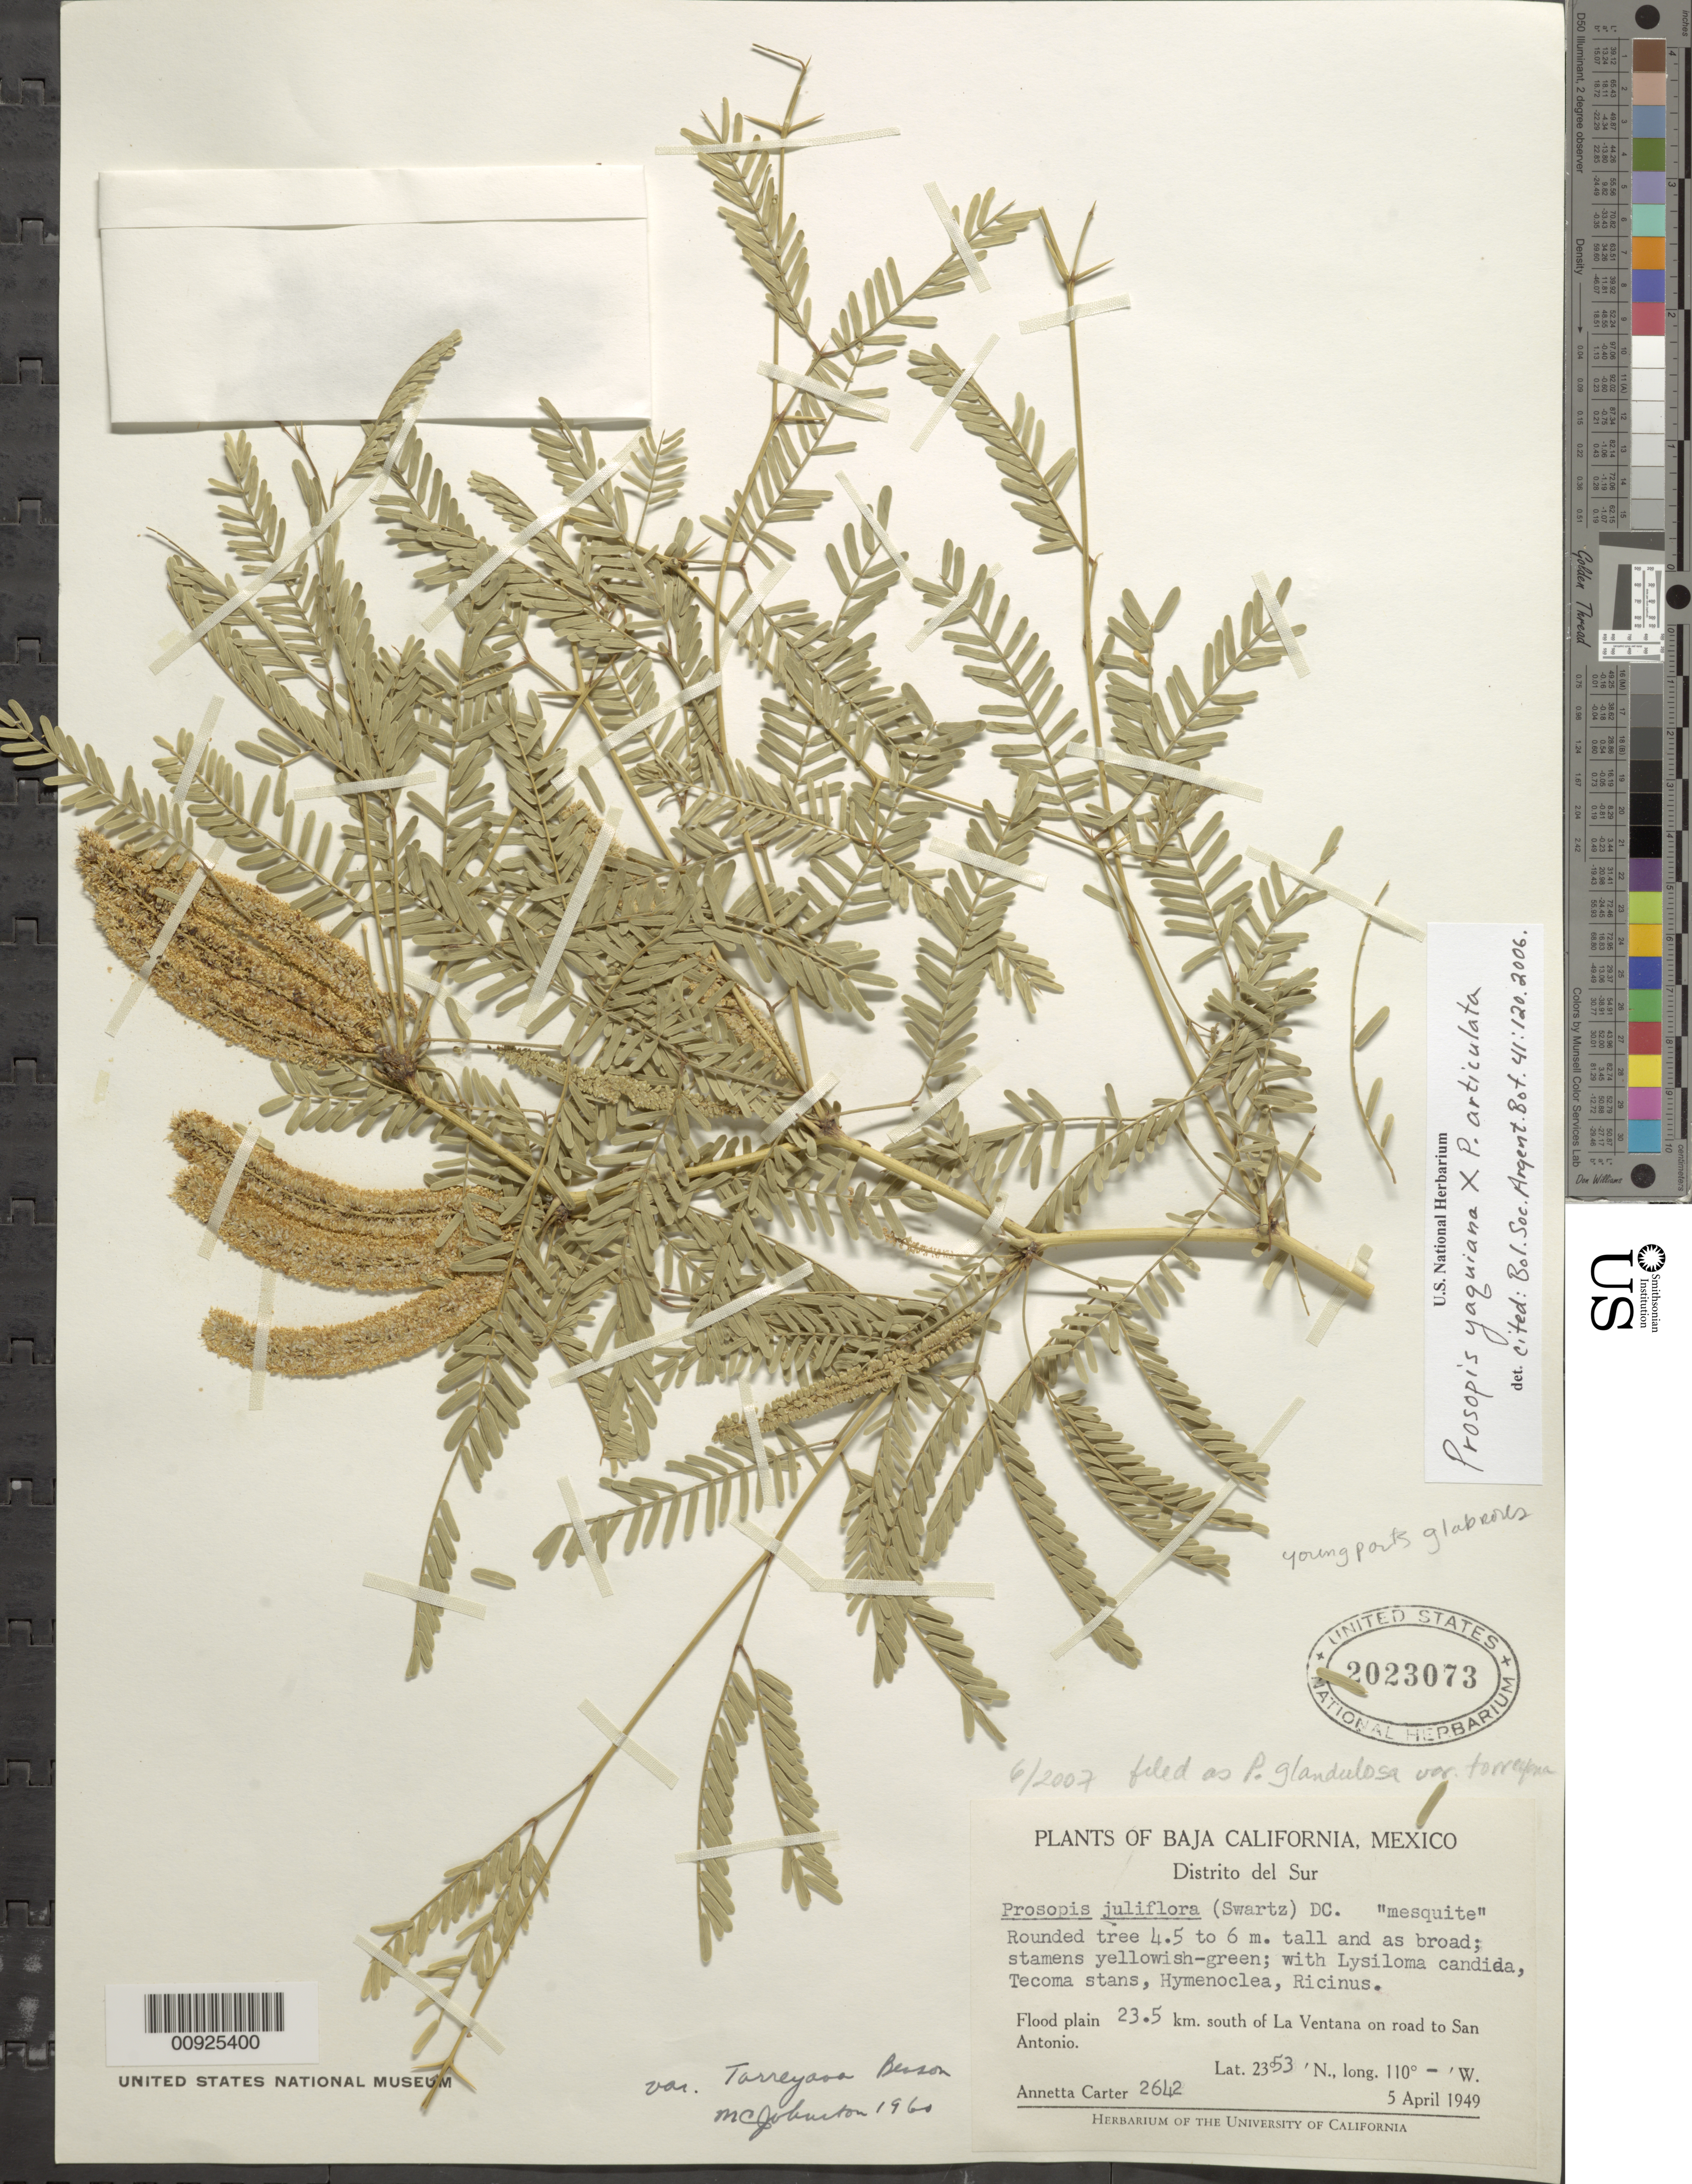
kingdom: Plantae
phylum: Tracheophyta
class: Magnoliopsida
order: Fabales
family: Fabaceae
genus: Neltuma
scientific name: Neltuma yaquiana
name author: (R.A. Palacios) C. E. Hughes & G.P. Lewis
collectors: A. M. Carter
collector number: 2642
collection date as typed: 05 Apr 1949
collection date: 1949-04-05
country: Mexico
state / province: Baja California Sur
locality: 23.5 km. south of La Ventana on road to San Antonio. Baja California Distrito del Sur.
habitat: Flood plain; with Lysiloma candida, Tecoma stans, Hymenoclea, Ricinus.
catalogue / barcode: US 2023073